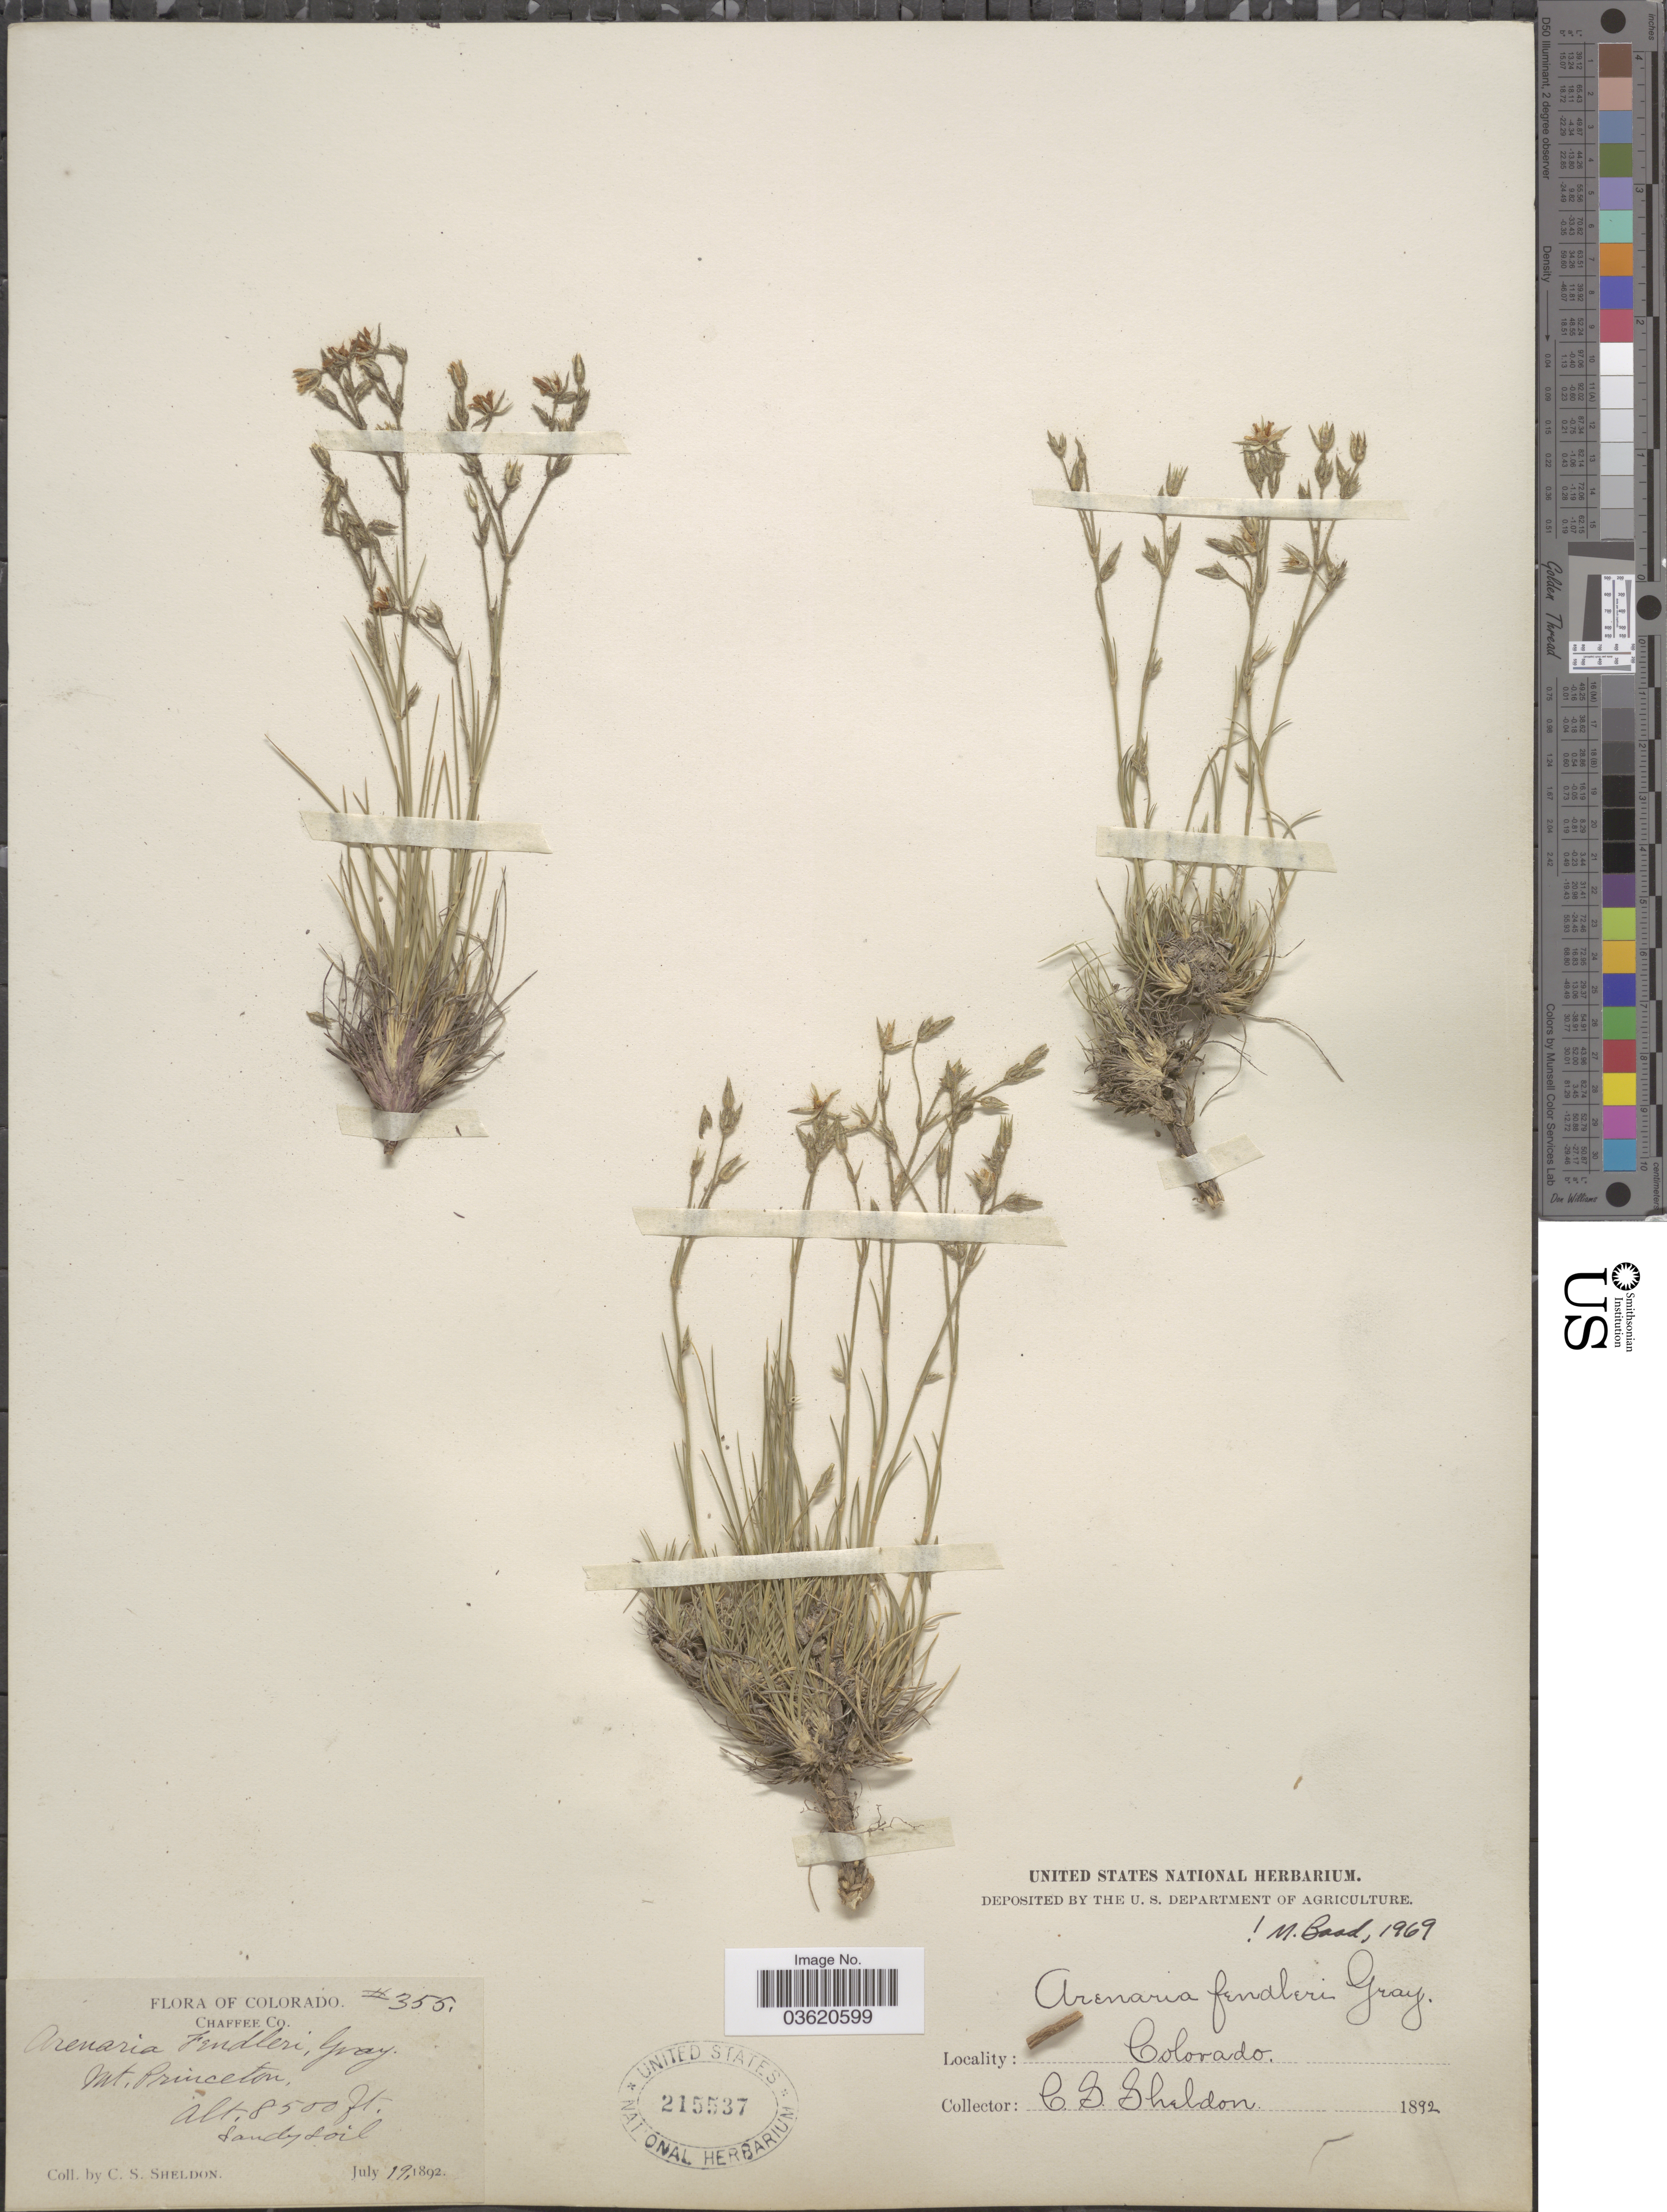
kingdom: Plantae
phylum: Tracheophyta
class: Magnoliopsida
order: Caryophyllales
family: Caryophyllaceae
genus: Eremogone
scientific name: Eremogone fendleri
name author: (A. Gray) Ikonn.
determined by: U.S. National Herbarium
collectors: C. S. Sheldon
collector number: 355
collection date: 1892-07-19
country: United States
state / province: Colorado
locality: Chaffee Co. Mt. Princeton.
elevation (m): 2591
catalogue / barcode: US 215537